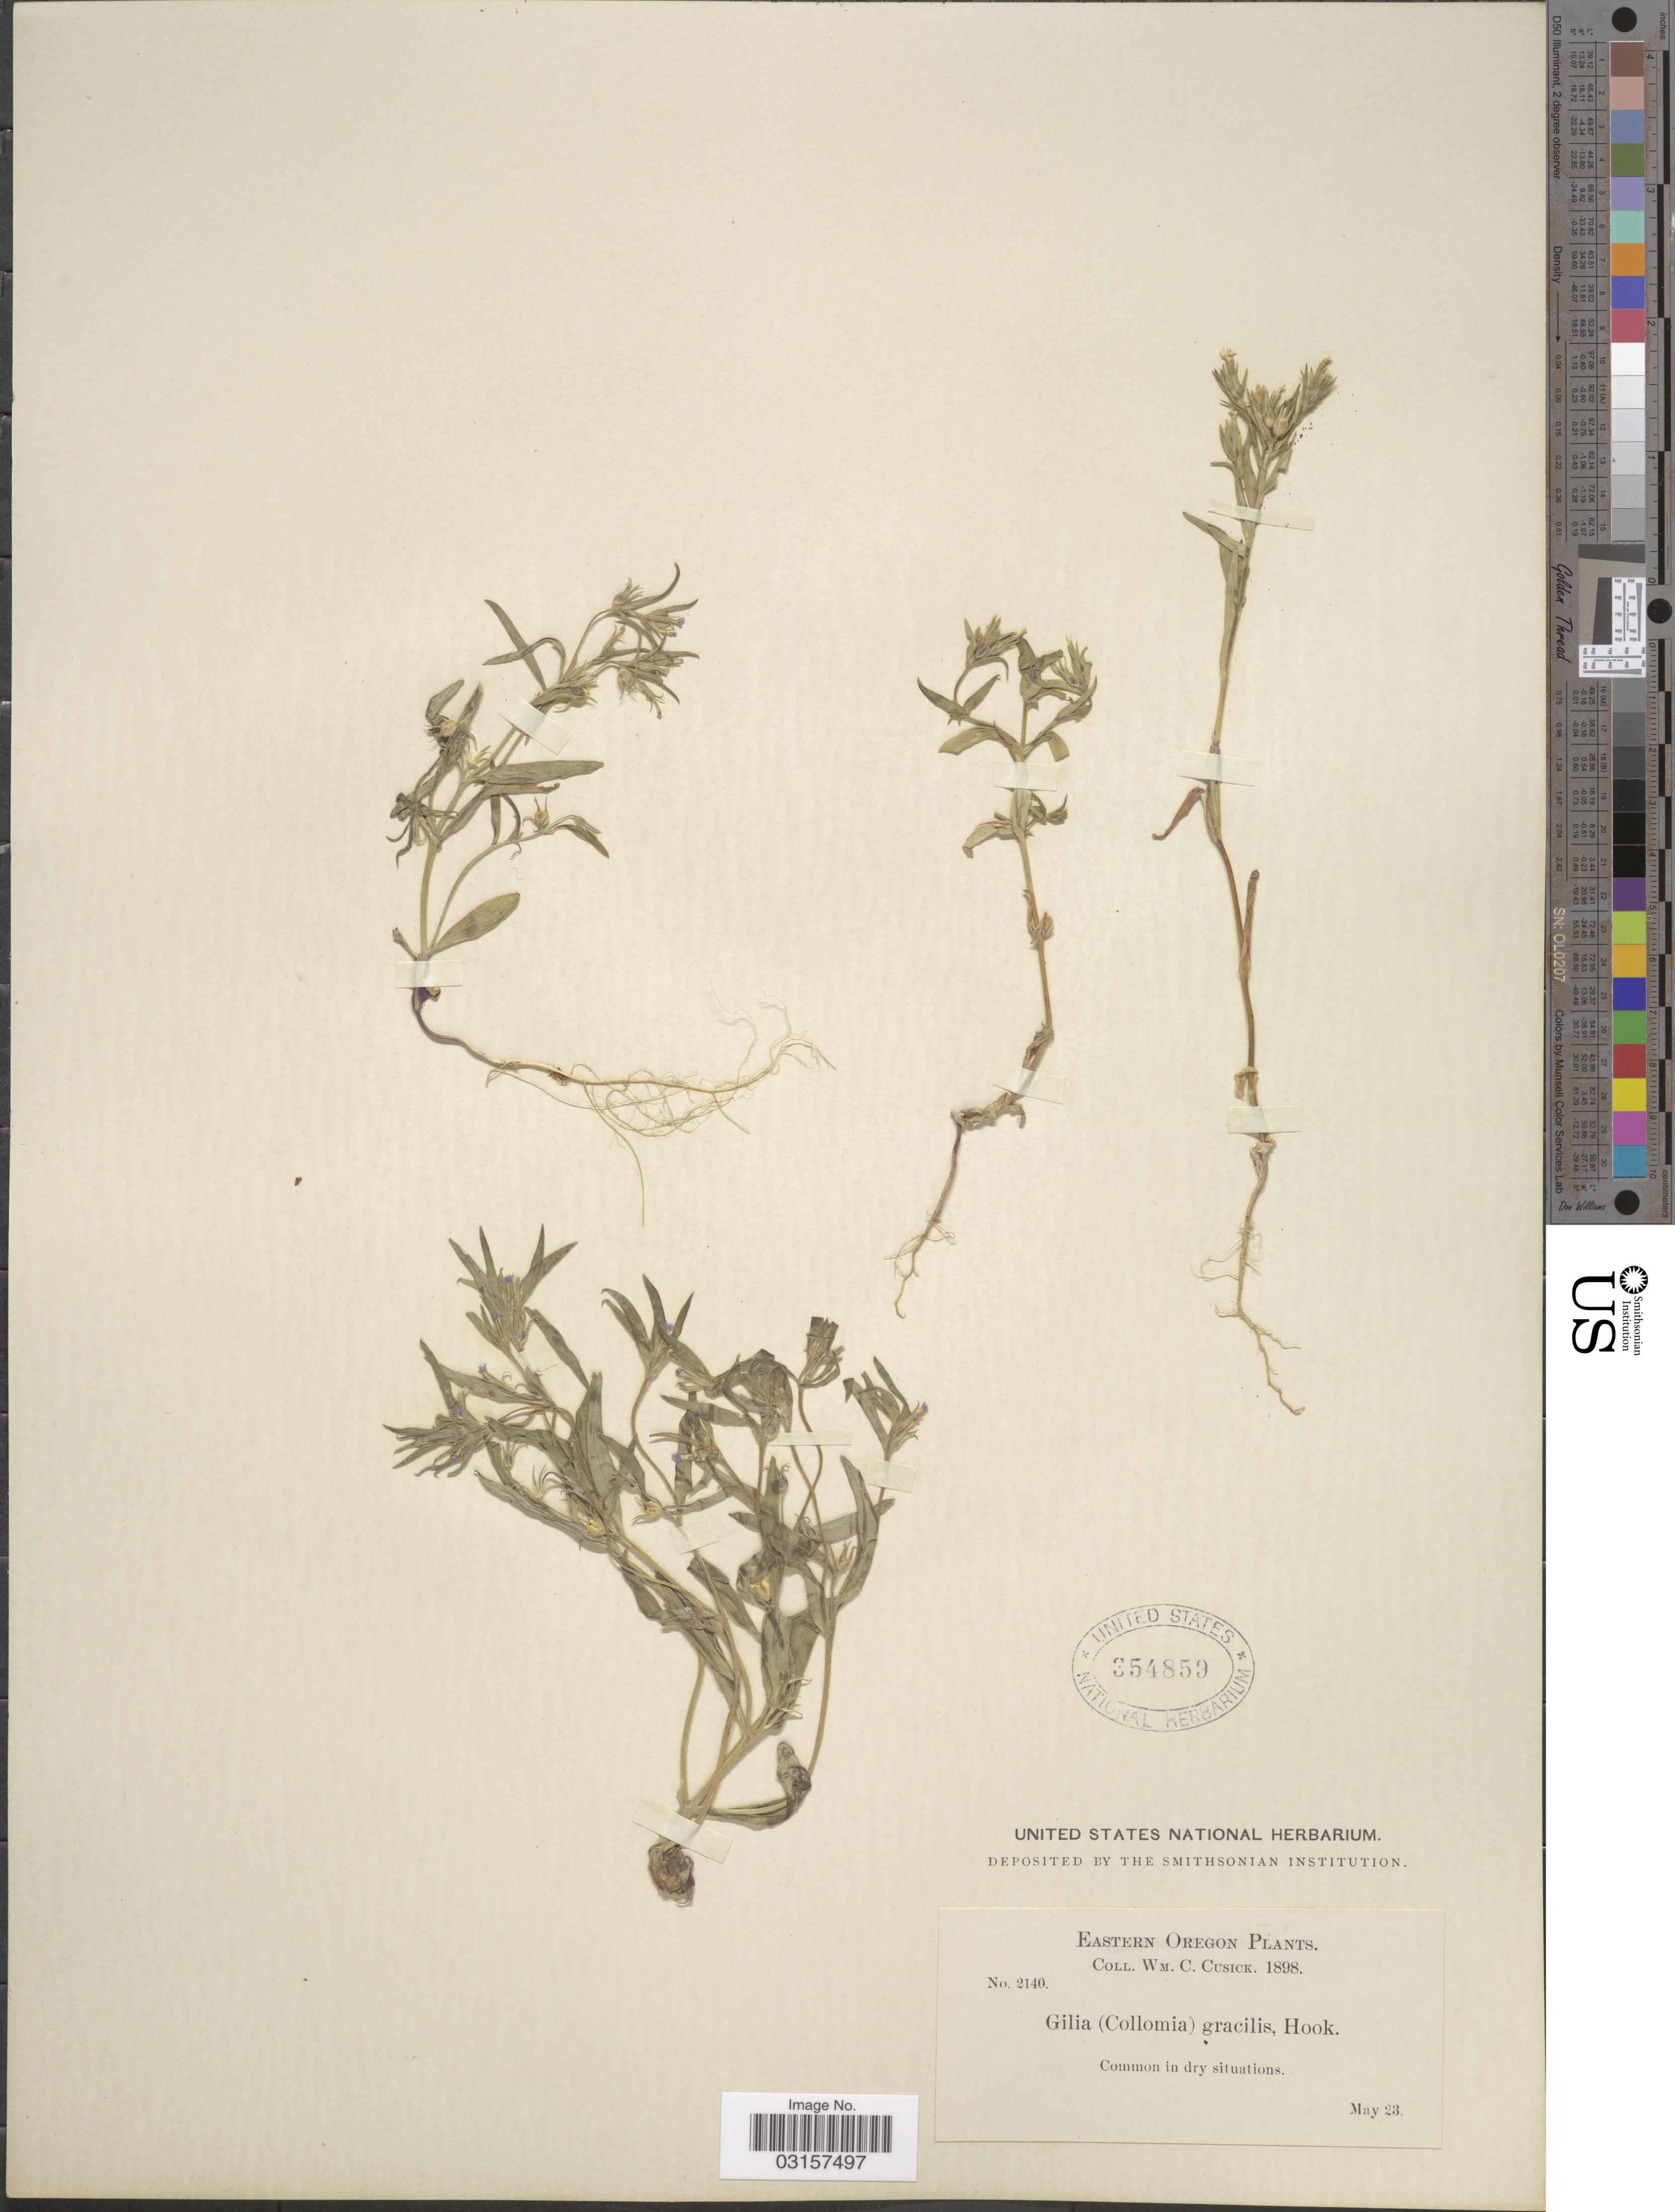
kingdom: Plantae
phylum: Tracheophyta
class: Magnoliopsida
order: Ericales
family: Polemoniaceae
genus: Microsteris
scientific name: Microsteris gracilis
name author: (Hook.) Greene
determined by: (US) Smithsonian Institution - National Museum of Natural History - Department of Botany (UNITED STATES)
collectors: W. C. Cusick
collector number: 2140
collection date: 1898-05-23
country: United States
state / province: Oregon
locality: Eastern Oregon.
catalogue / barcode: US 354859